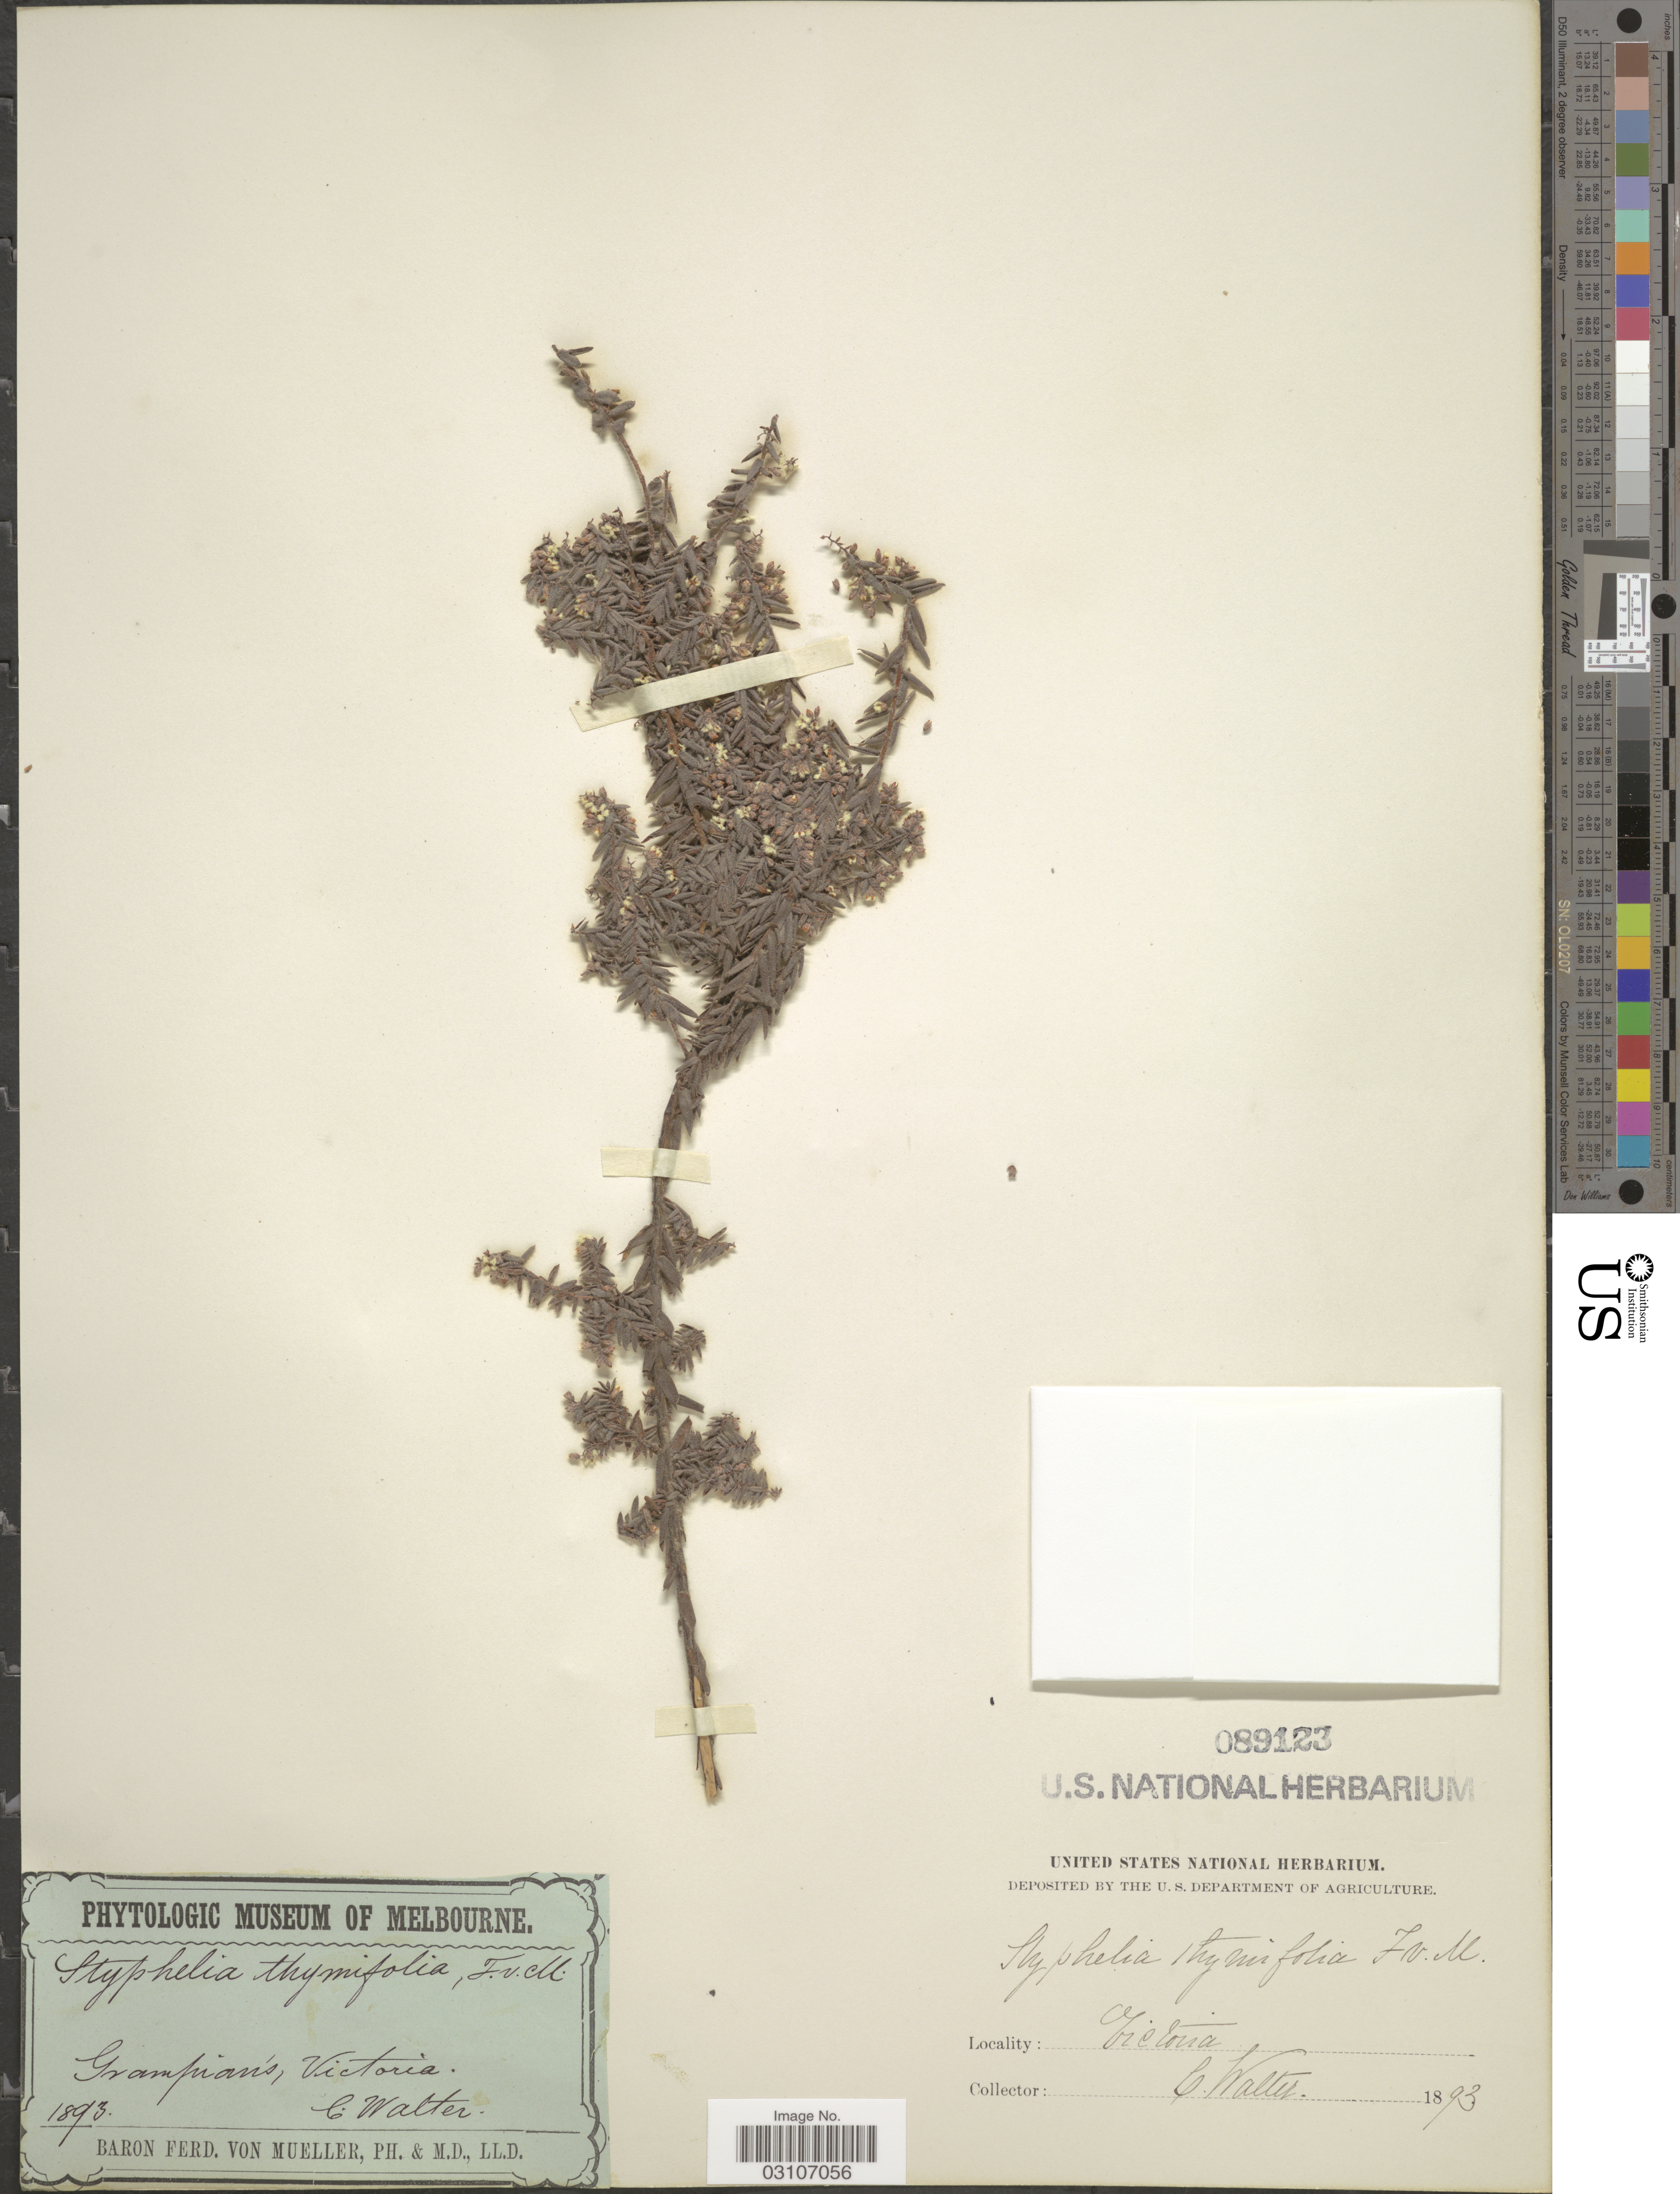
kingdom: Plantae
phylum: Tracheophyta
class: Magnoliopsida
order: Ericales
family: Ericaceae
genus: Leucopogon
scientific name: Leucopogon thymifolius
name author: Lindl. ex Benth.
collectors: C. Walter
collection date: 1893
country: Australia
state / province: Victoria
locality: Grampian's, Victoria.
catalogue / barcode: US 89123